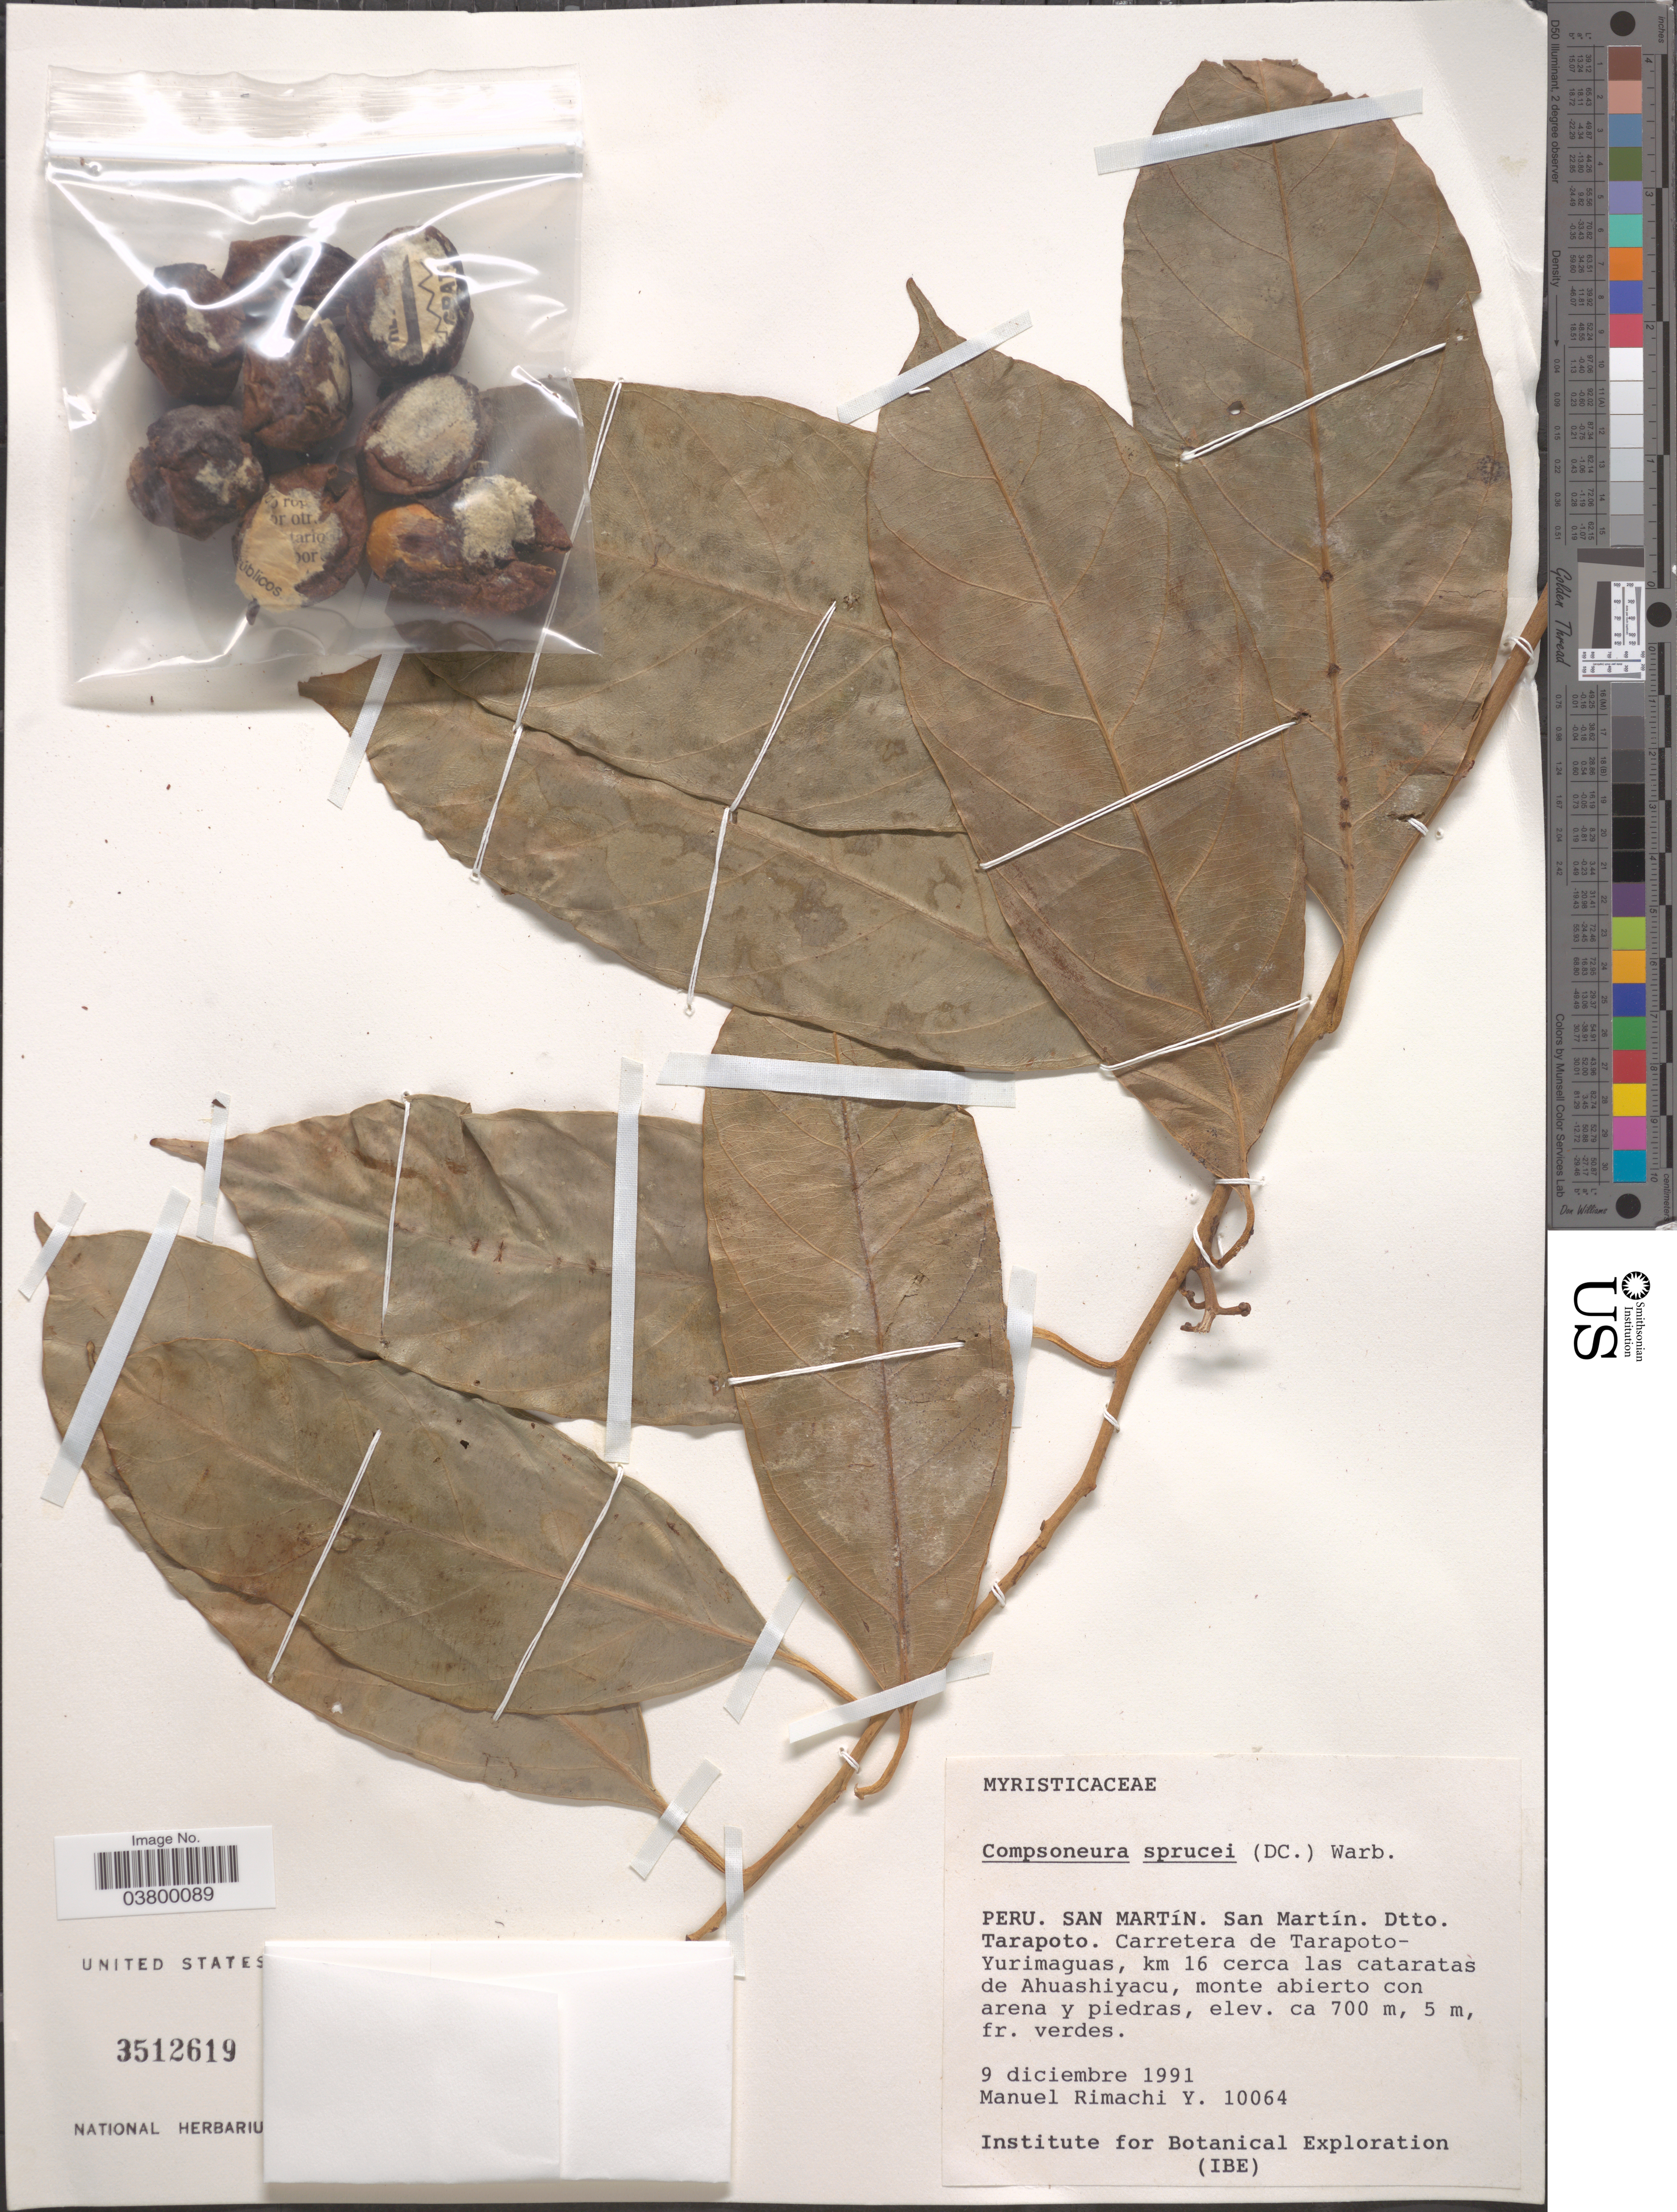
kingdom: Plantae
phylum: Tracheophyta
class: Magnoliopsida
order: Magnoliales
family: Myristicaceae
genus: Compsoneura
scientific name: Compsoneura sprucei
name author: (A. DC.) Warb.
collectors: M. Rimachi Y.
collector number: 10064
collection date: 1991-12-09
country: Peru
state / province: San Martín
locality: San Martín. Dtto. Tarapoto. Carretera de Tarapoto-Yurimaguas, km 16 cerca las cataratas de Ahuashiyacu, monte abierto con arena y piedras.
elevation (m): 700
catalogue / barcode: US 3512619